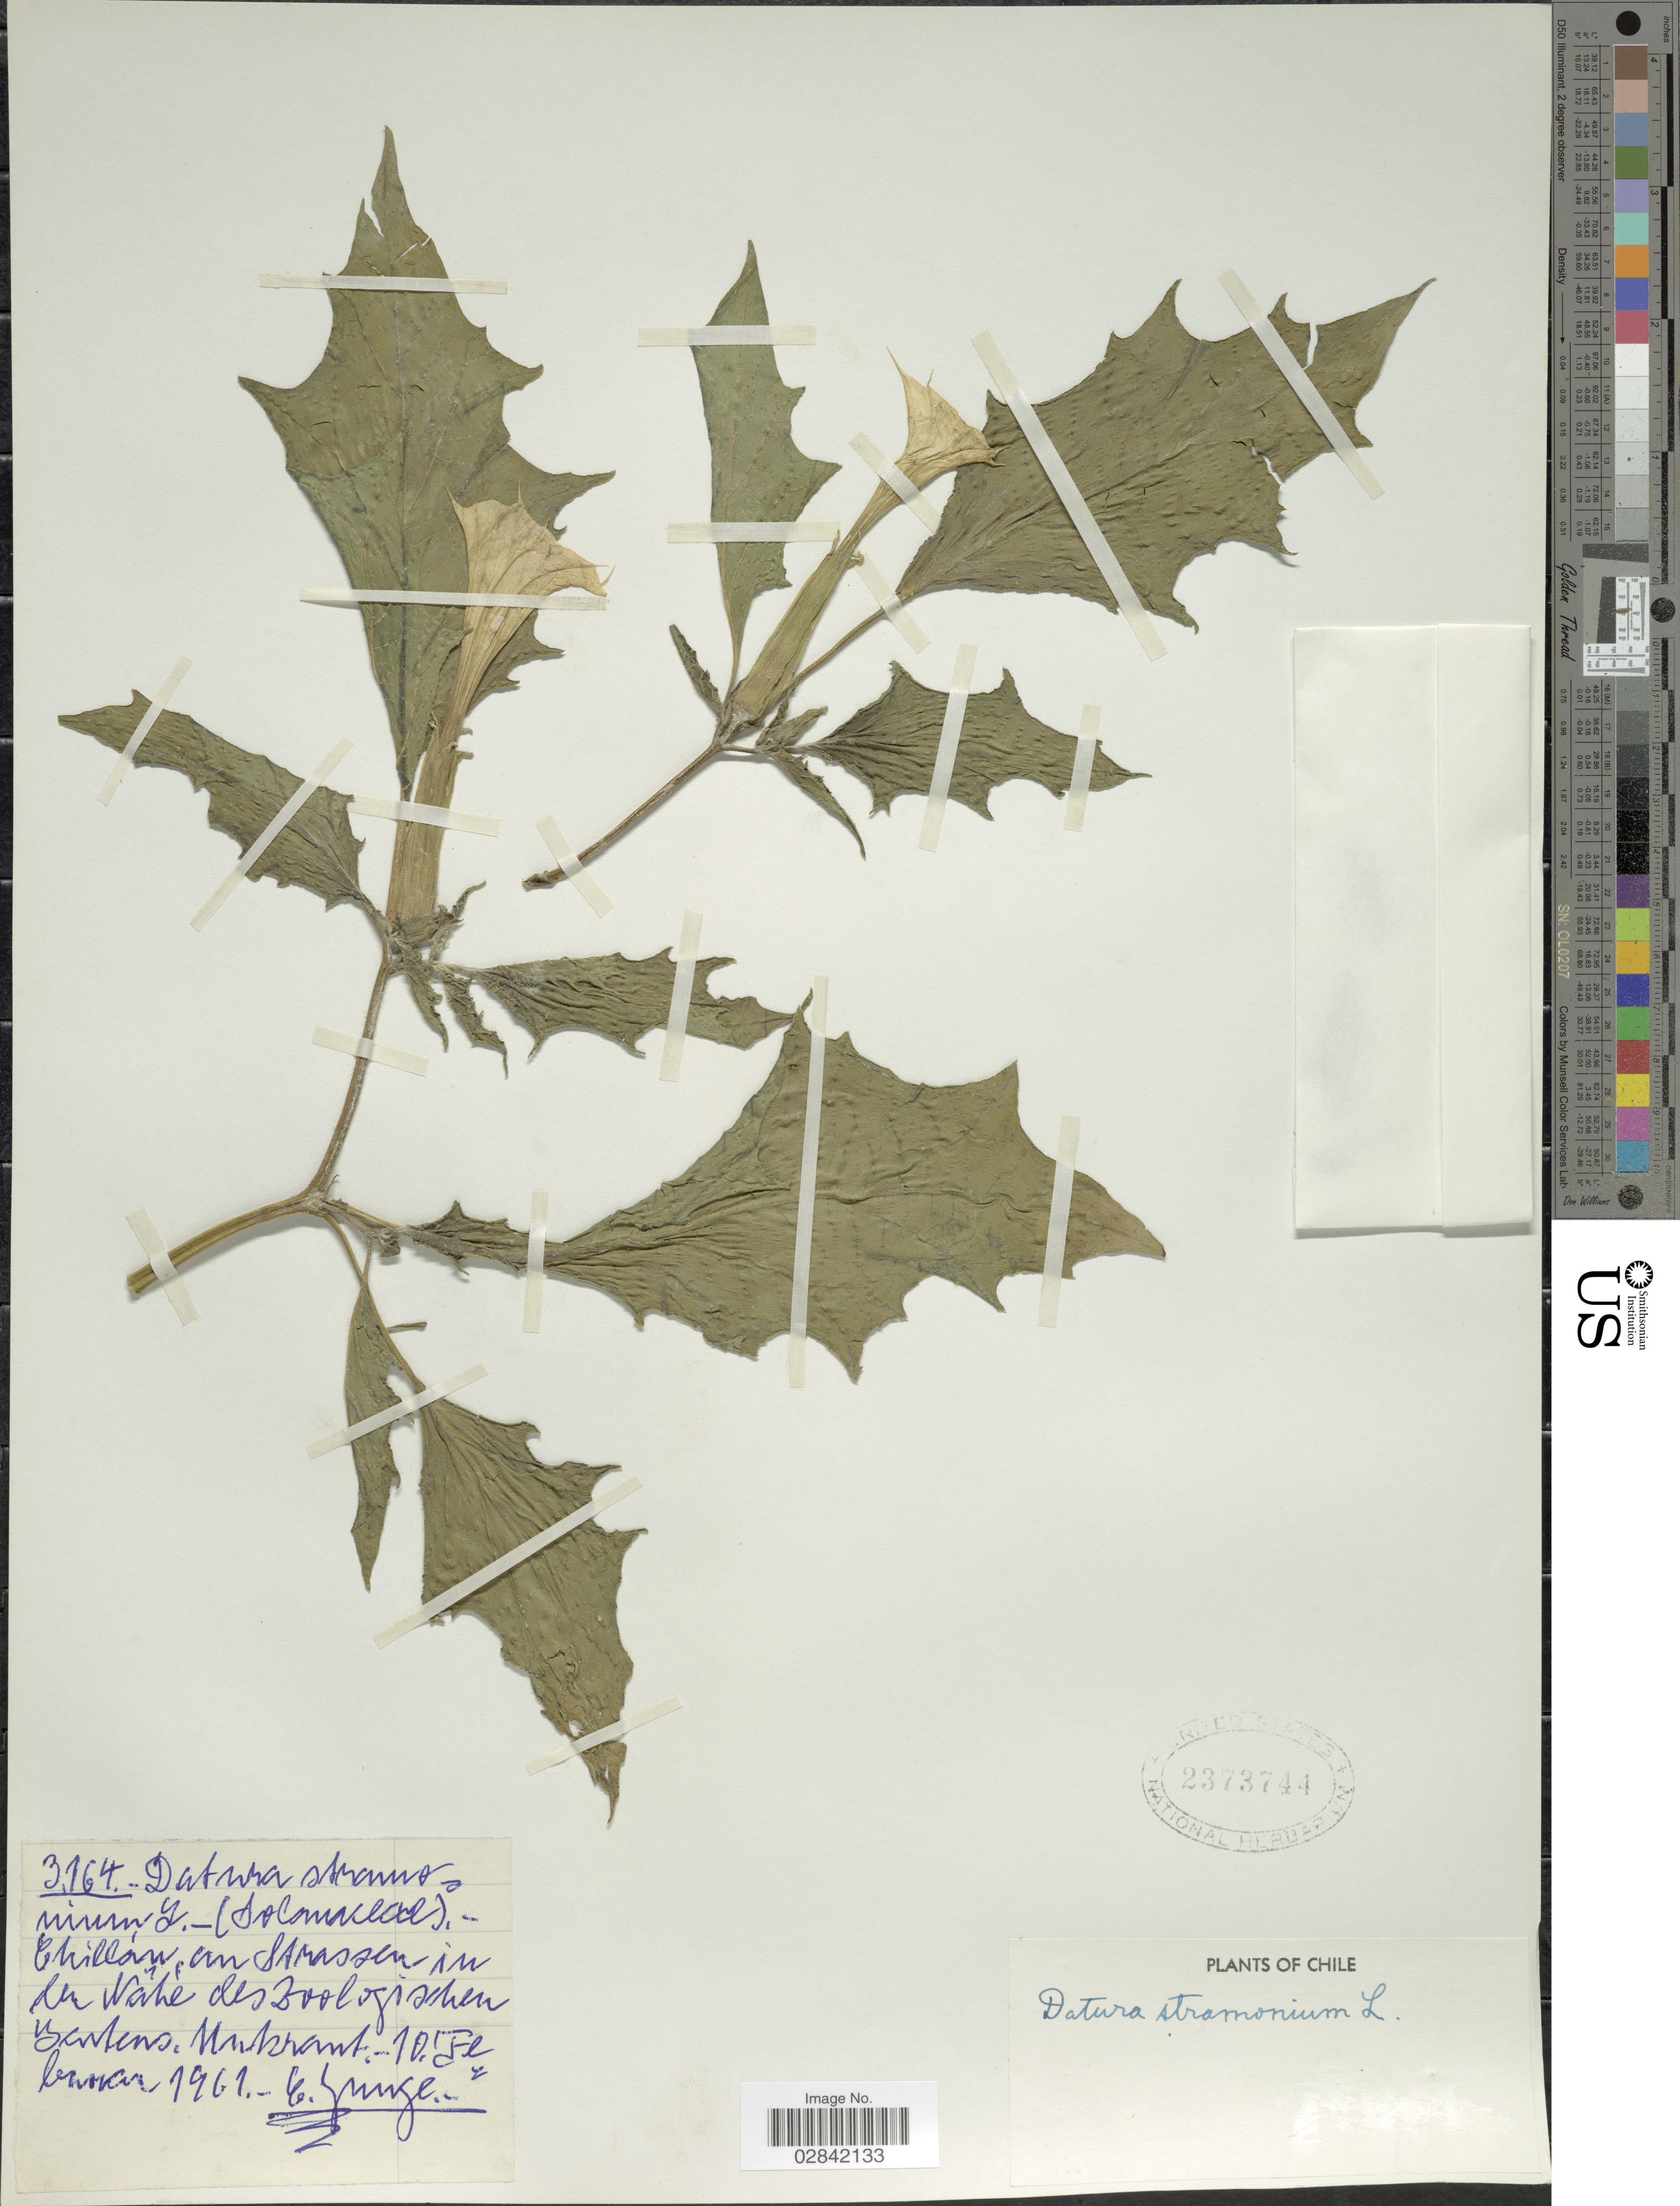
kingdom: Plantae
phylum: Tracheophyta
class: Magnoliopsida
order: Solanales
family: Solanaceae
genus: Datura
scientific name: Datura stramonium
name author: L.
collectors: E. Junge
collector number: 3164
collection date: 1961-02-10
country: Chile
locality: Chillán, an strassen in der Wahé des Zoologischen Gartens.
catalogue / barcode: US 2373744